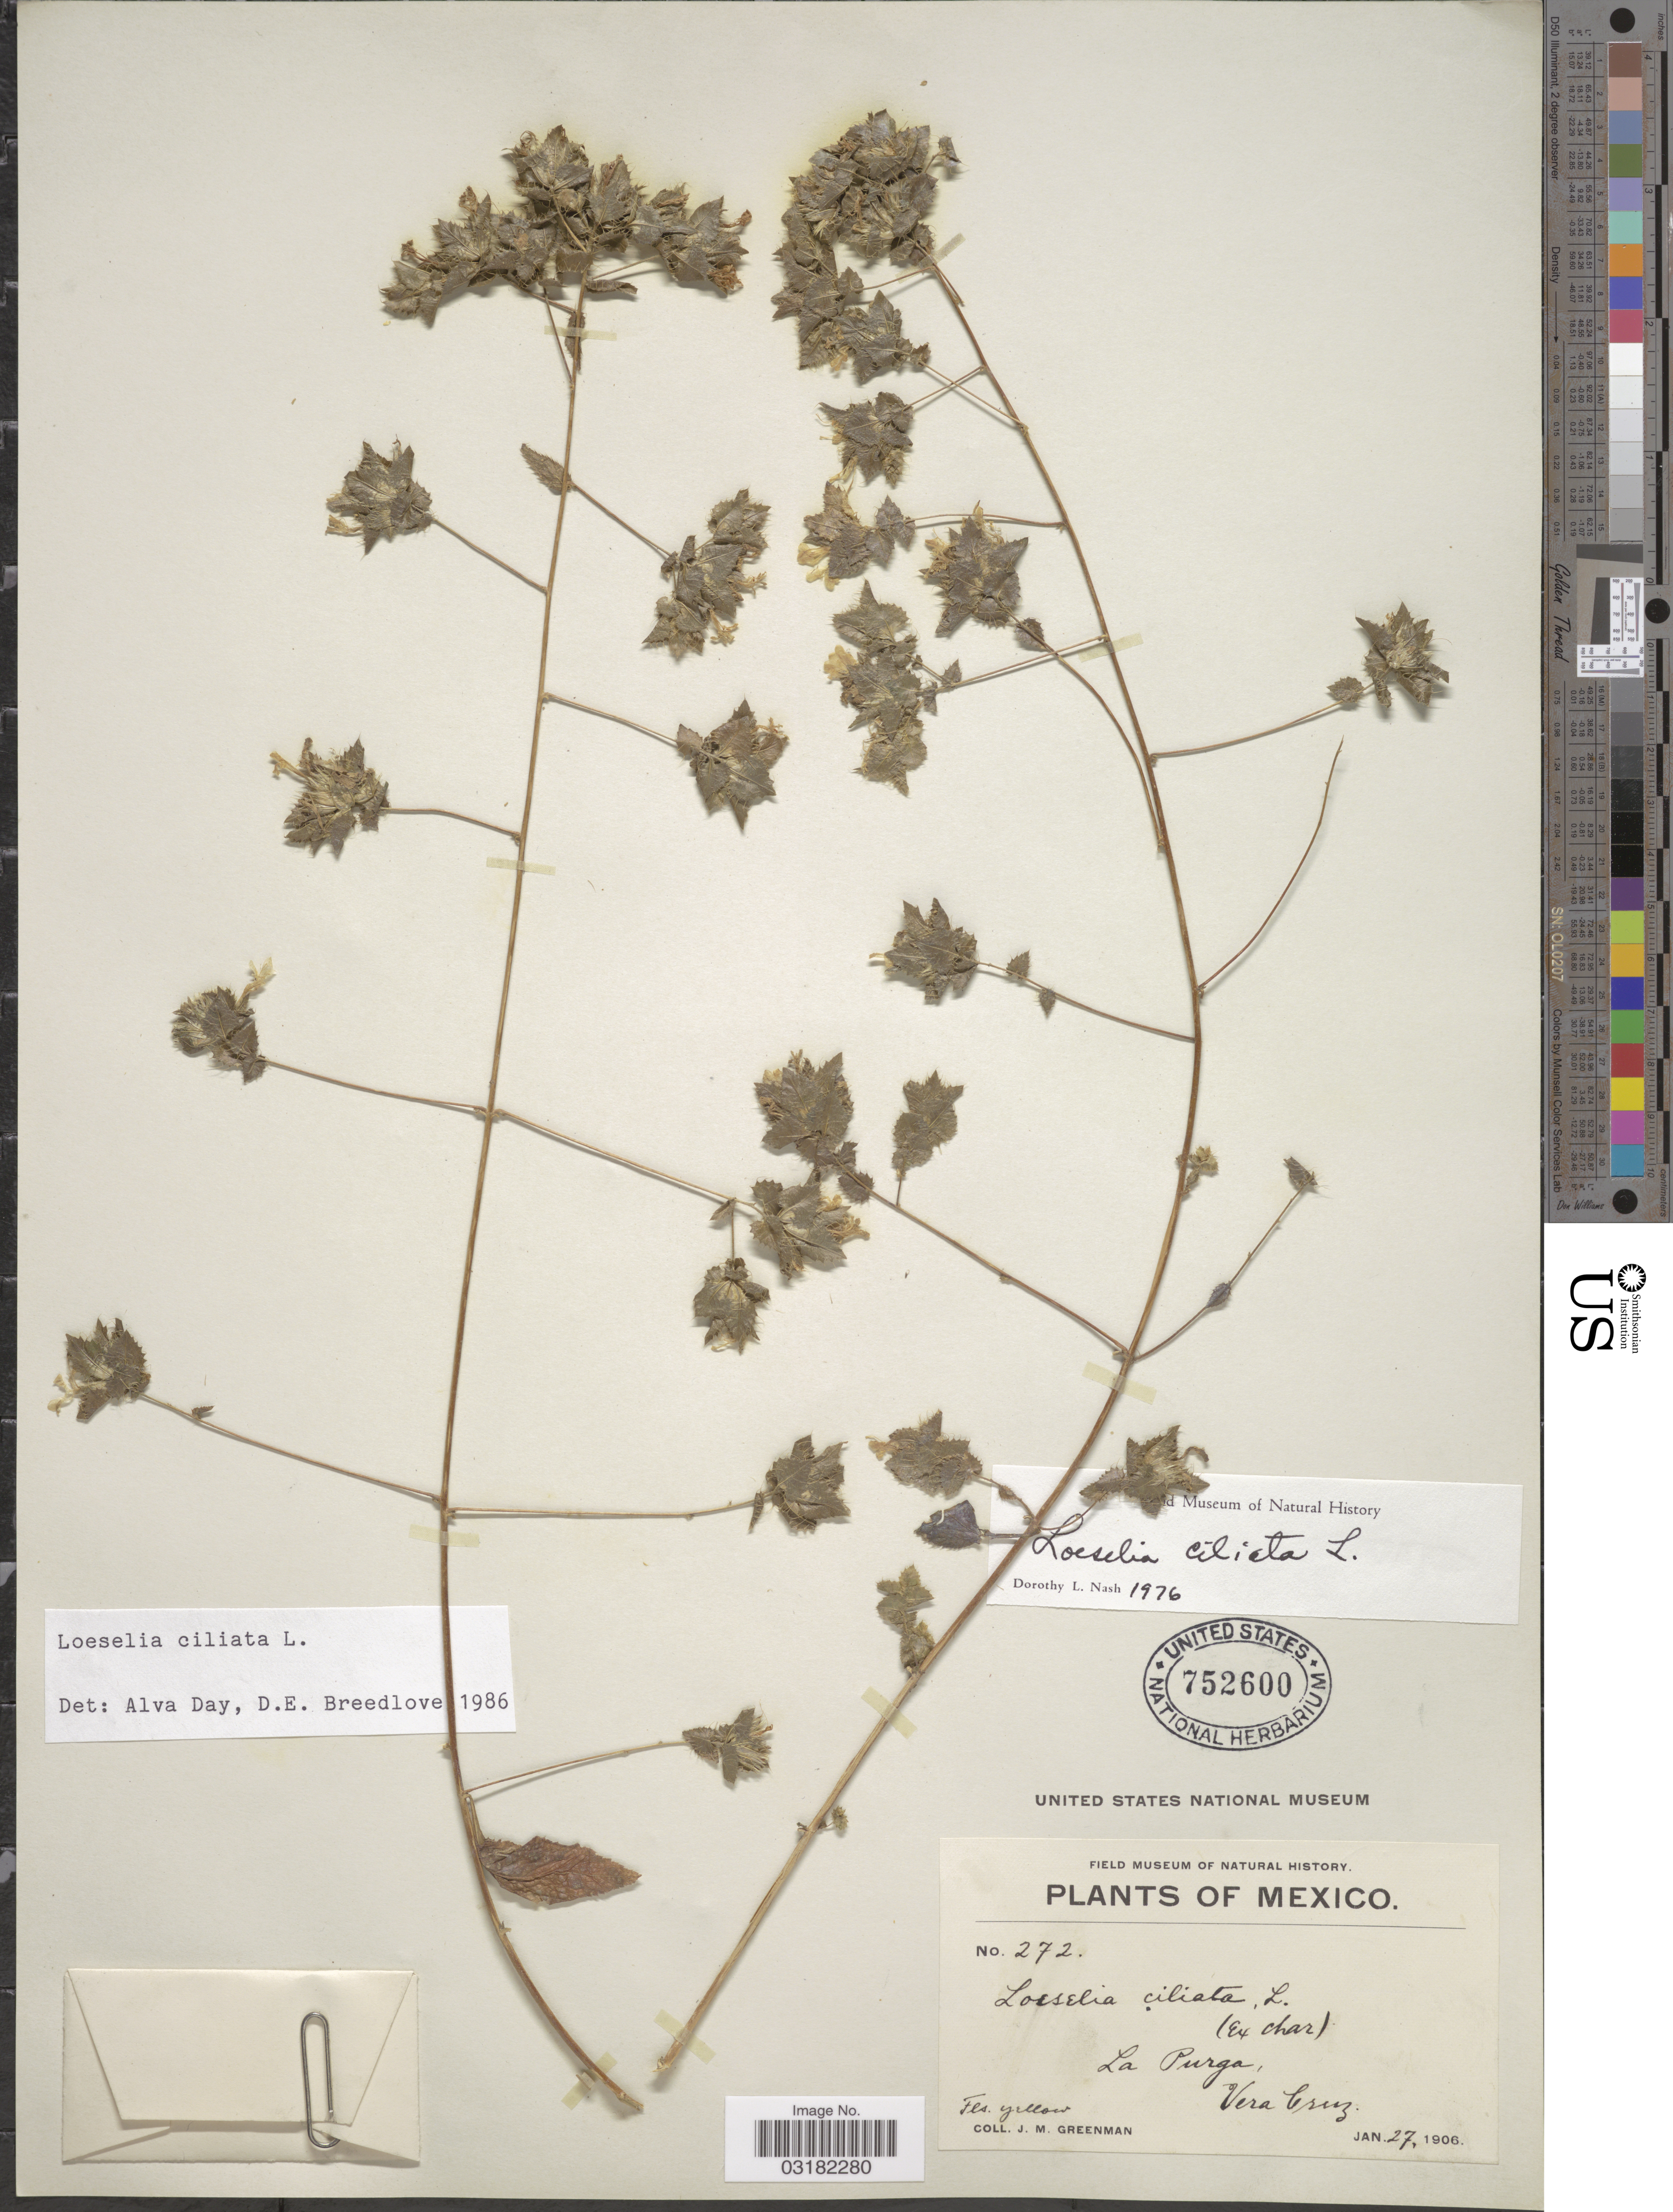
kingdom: Plantae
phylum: Tracheophyta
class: Magnoliopsida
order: Ericales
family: Polemoniaceae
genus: Loeselia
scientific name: Loeselia ciliata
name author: L.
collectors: J. M. Greenman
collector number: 272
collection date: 1906-01-27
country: Mexico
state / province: Veracruz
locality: La Purga, Vera Cruz.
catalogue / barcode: US 752600